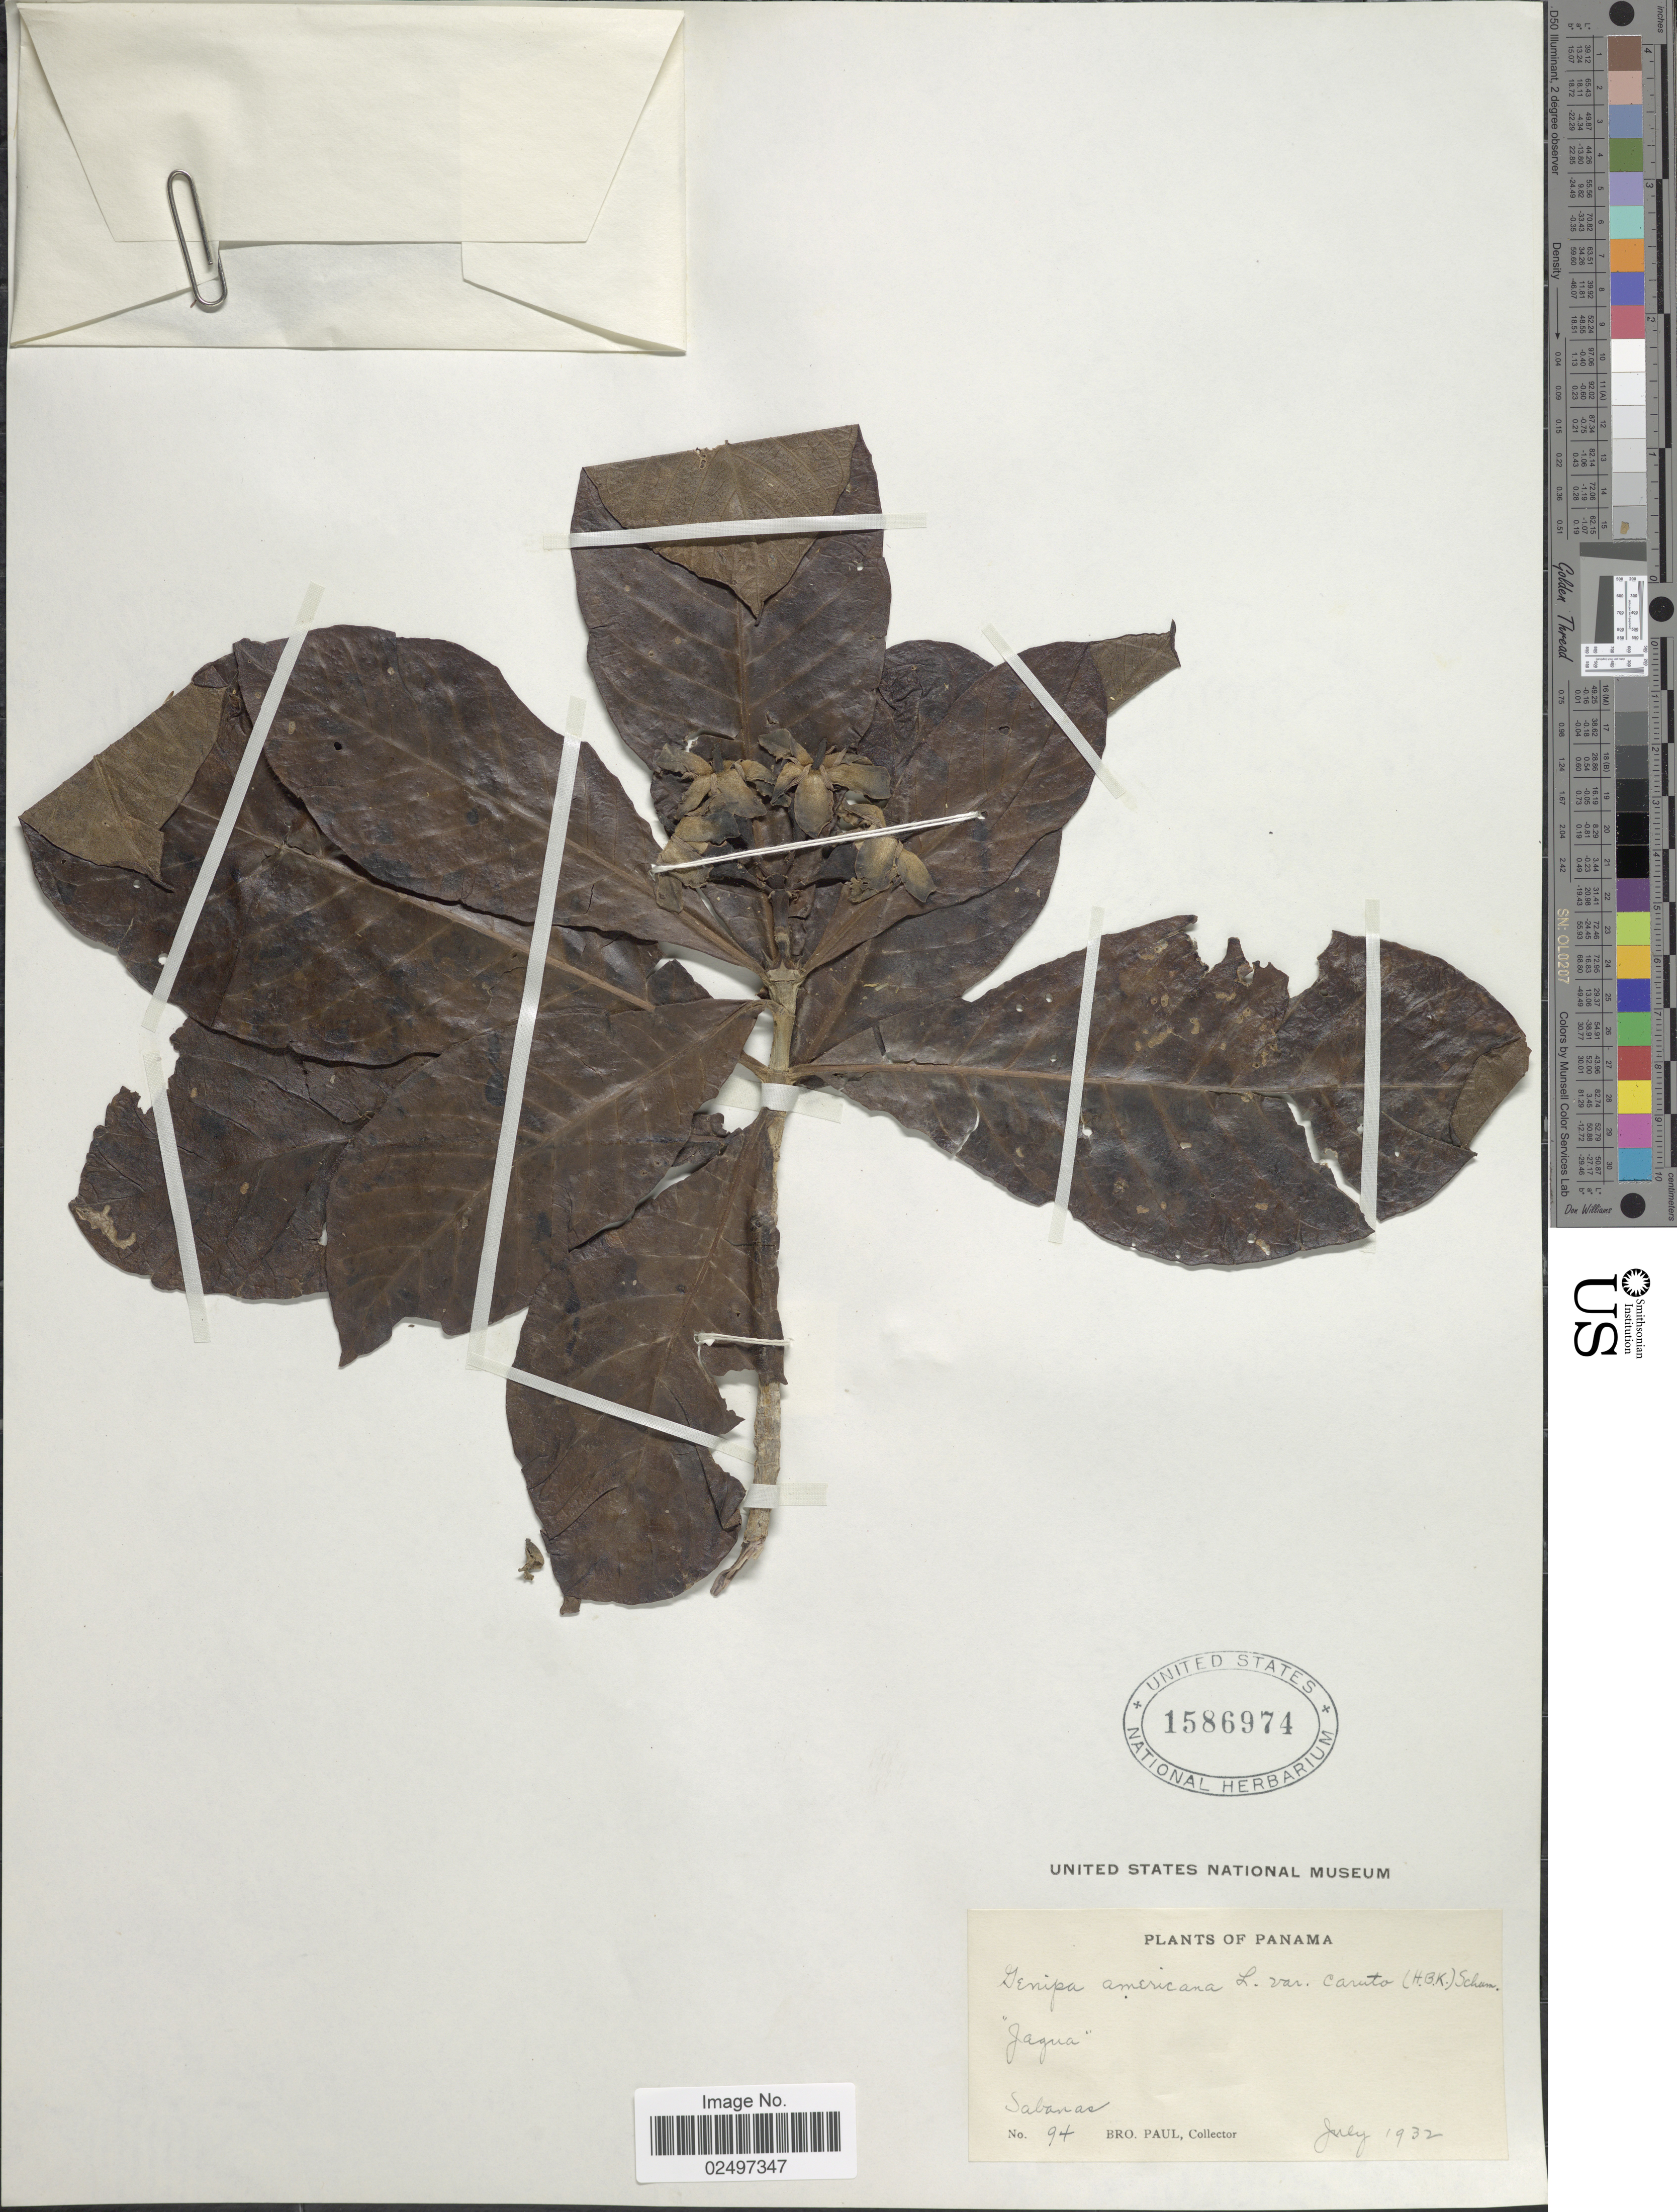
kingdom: Plantae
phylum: Tracheophyta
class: Magnoliopsida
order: Gentianales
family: Rubiaceae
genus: Genipa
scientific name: Genipa americana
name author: L.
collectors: B. Paul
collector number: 94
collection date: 1932-07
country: Panama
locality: Sabanas, Jagua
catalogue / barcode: US 1586974